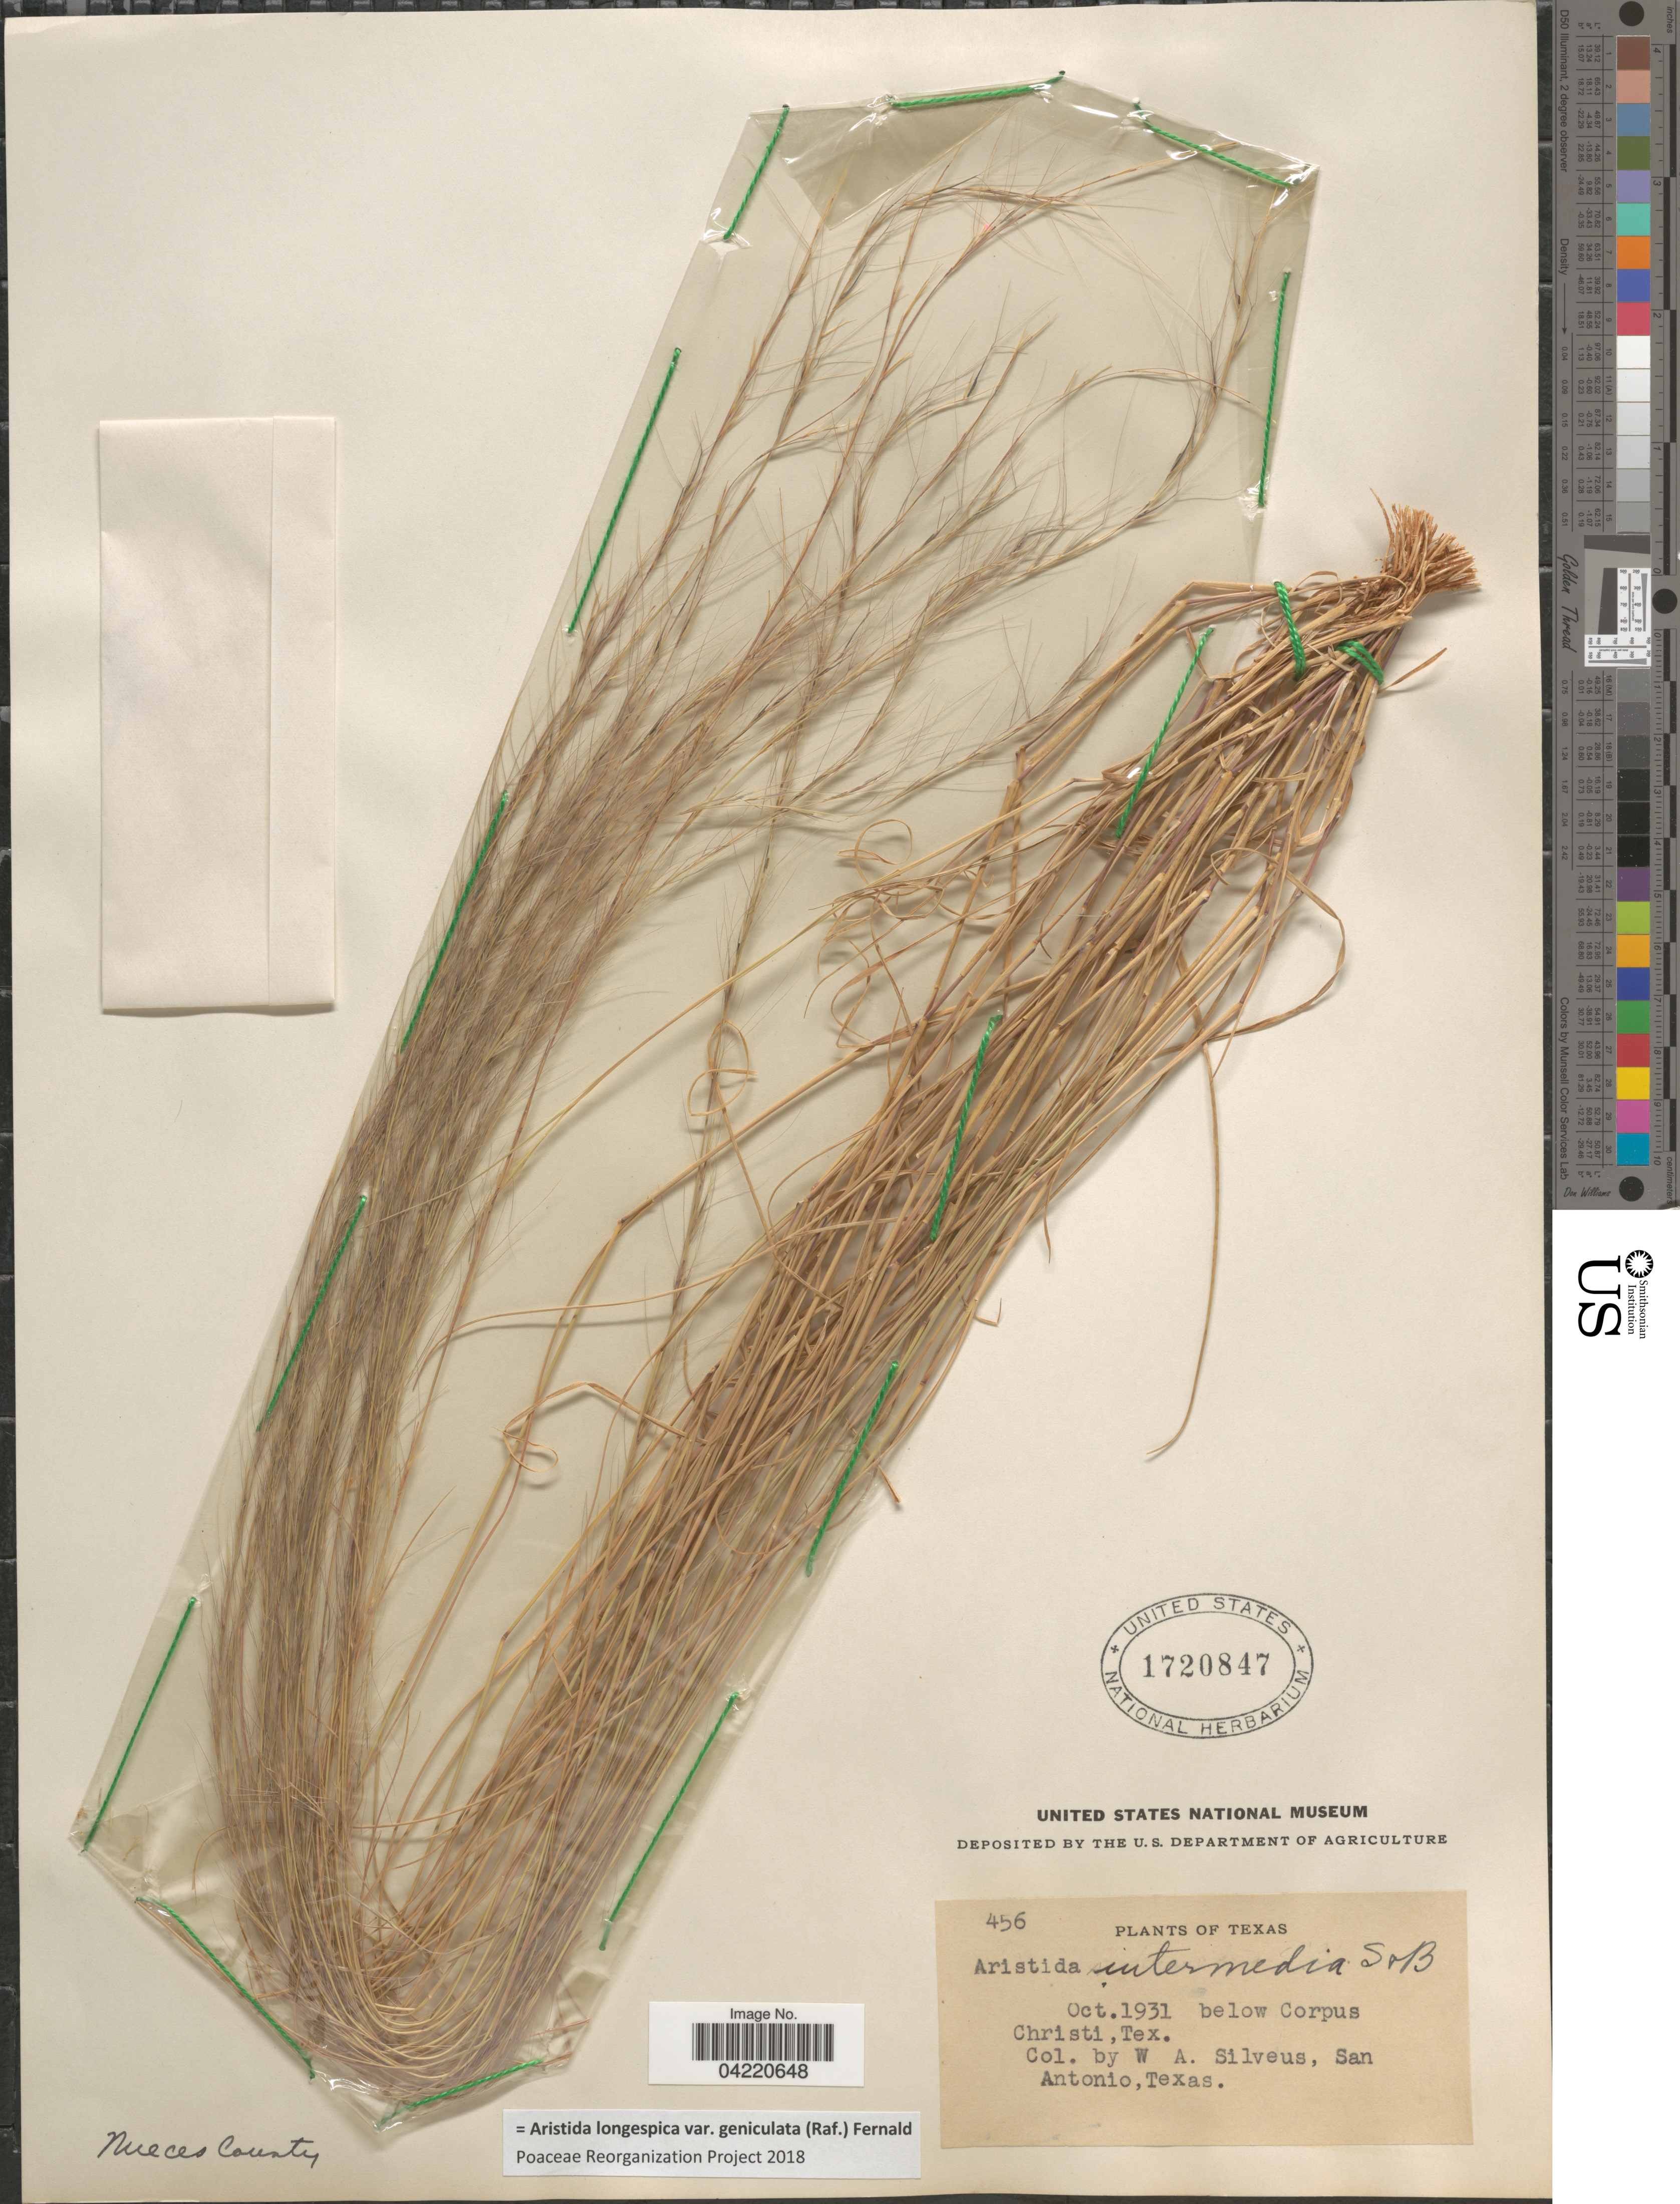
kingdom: Plantae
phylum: Tracheophyta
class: Liliopsida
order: Poales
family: Poaceae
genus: Aristida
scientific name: Aristida longespica var. geniculata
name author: (Raf.) Fernald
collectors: W. Silveus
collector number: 456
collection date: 1931-10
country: United States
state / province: Texas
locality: Neuces County. Below Corpus Christi.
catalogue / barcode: US 1720847